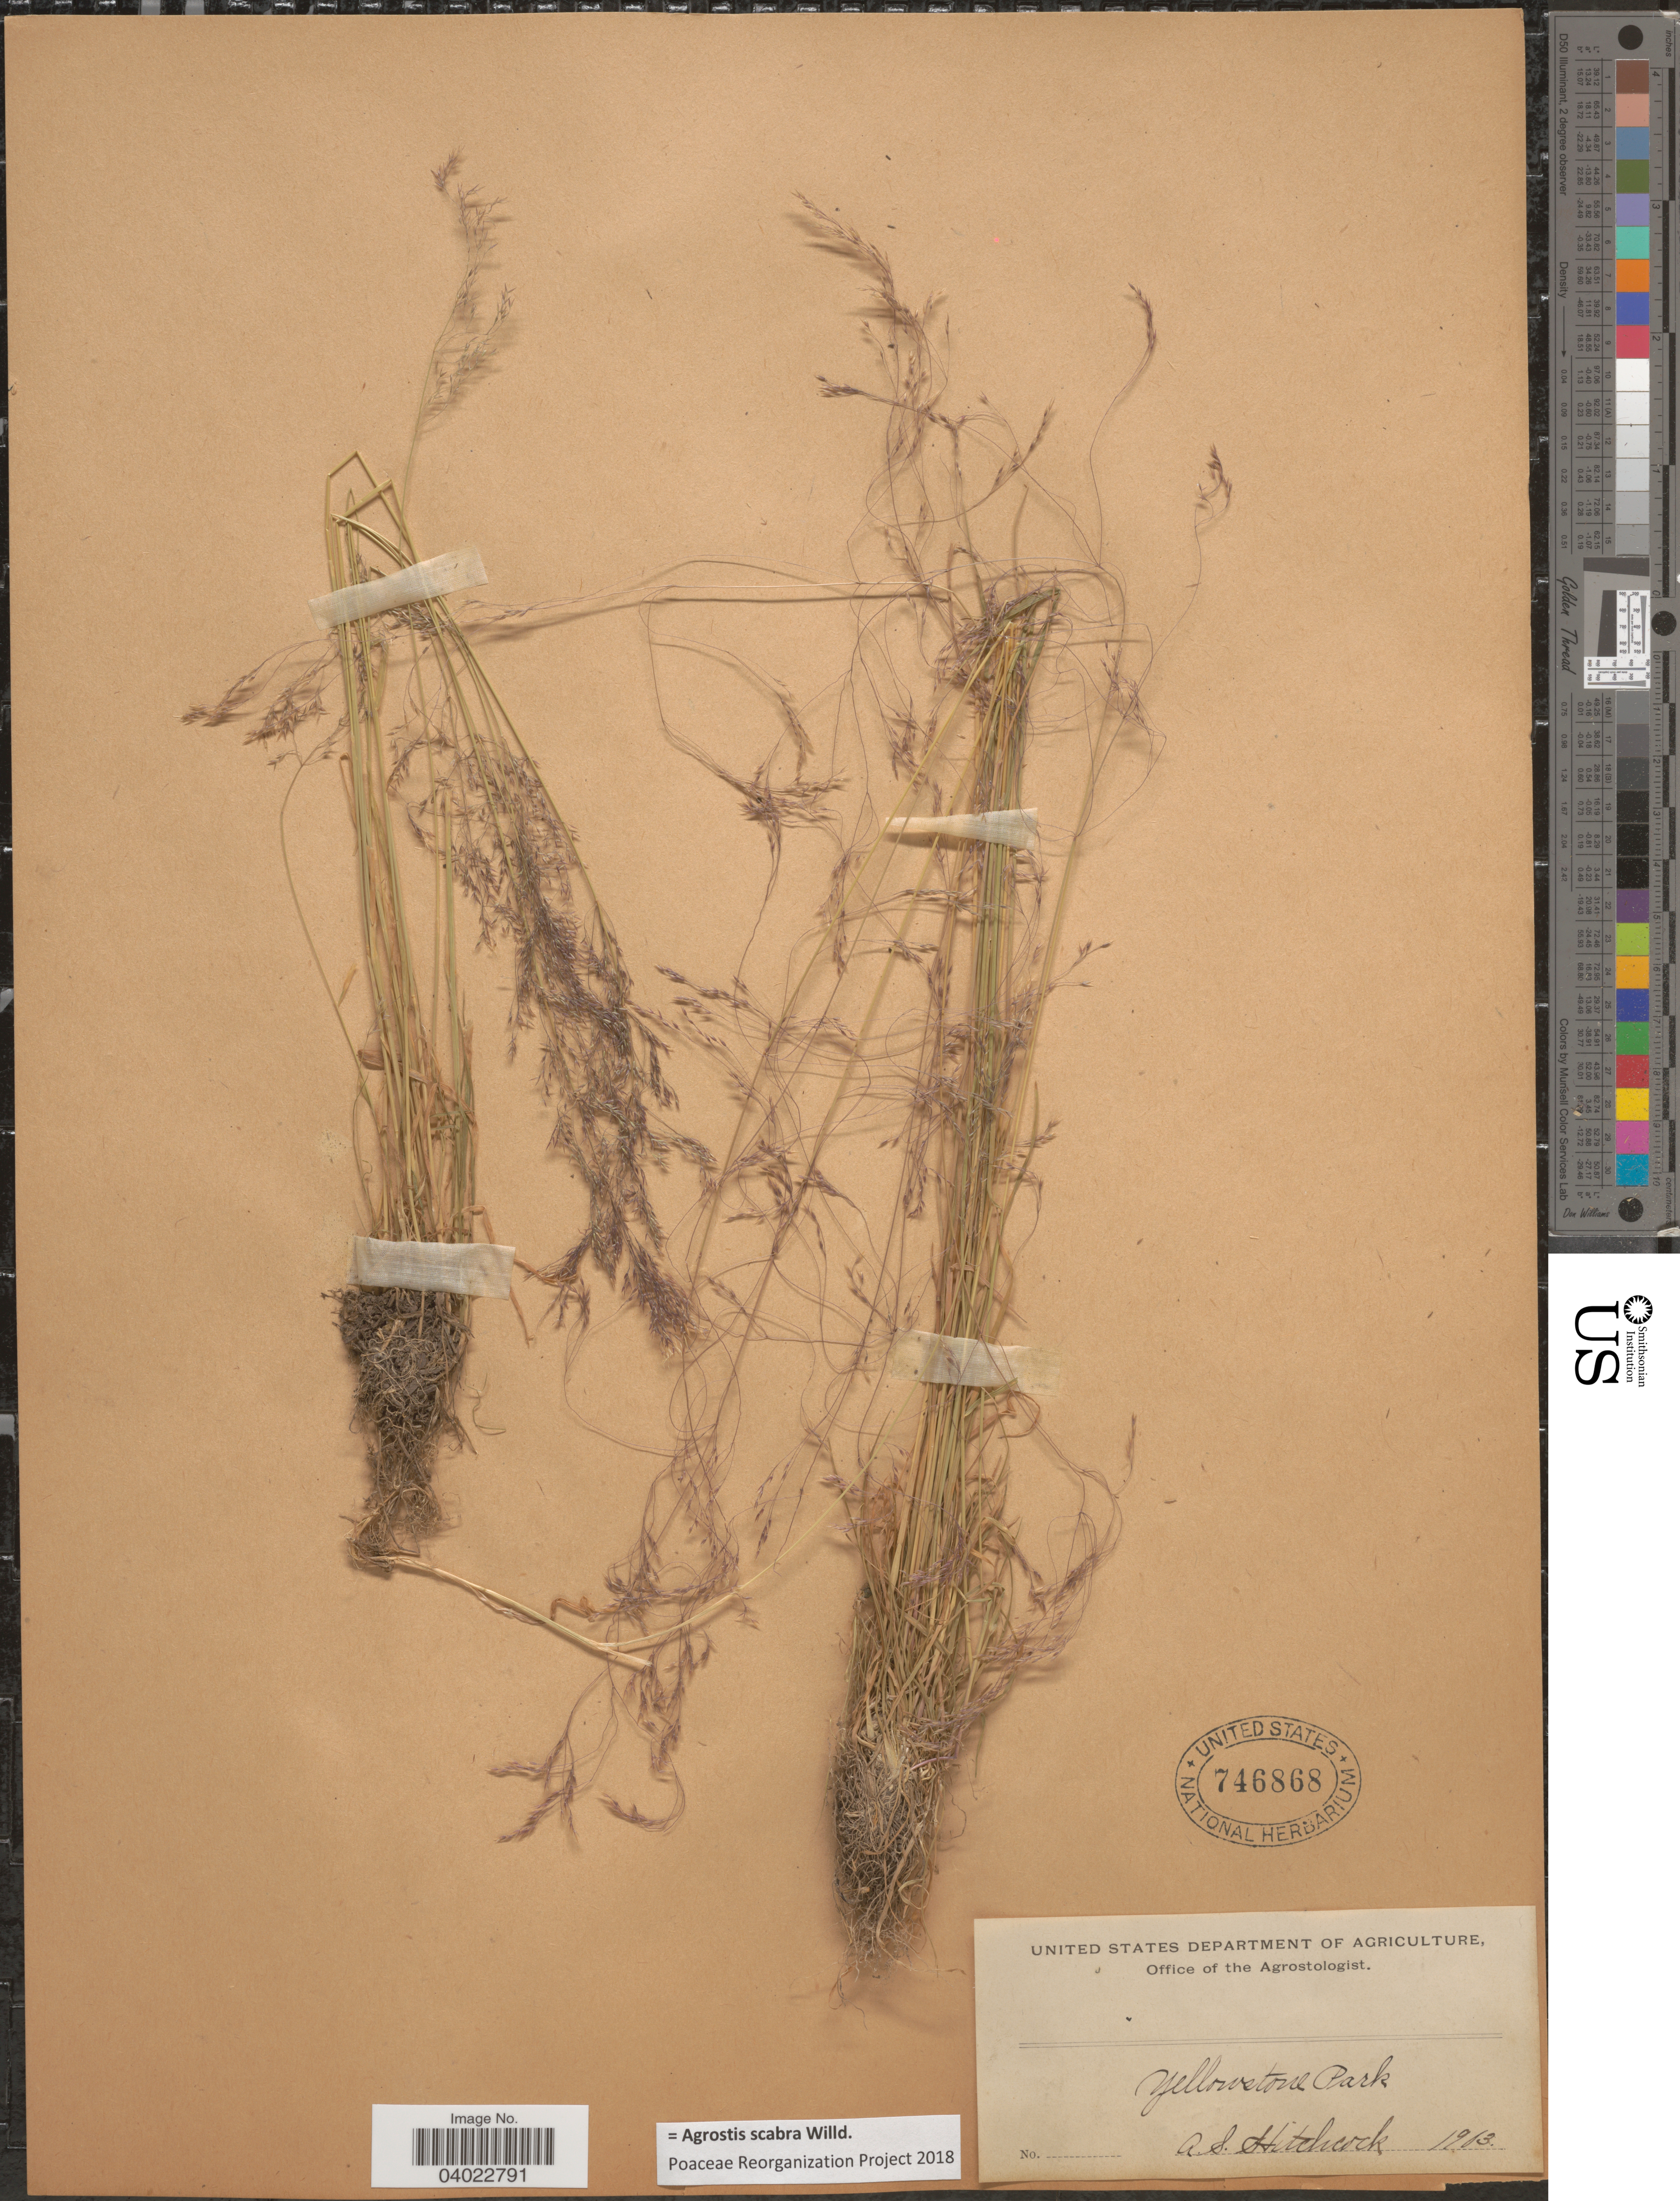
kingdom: Plantae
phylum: Tracheophyta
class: Liliopsida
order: Poales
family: Poaceae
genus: Agrostis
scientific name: Agrostis scabra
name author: Willd.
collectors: A. S. Hitchcock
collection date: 1903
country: United States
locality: Yellowstone Park.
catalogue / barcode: US 746868